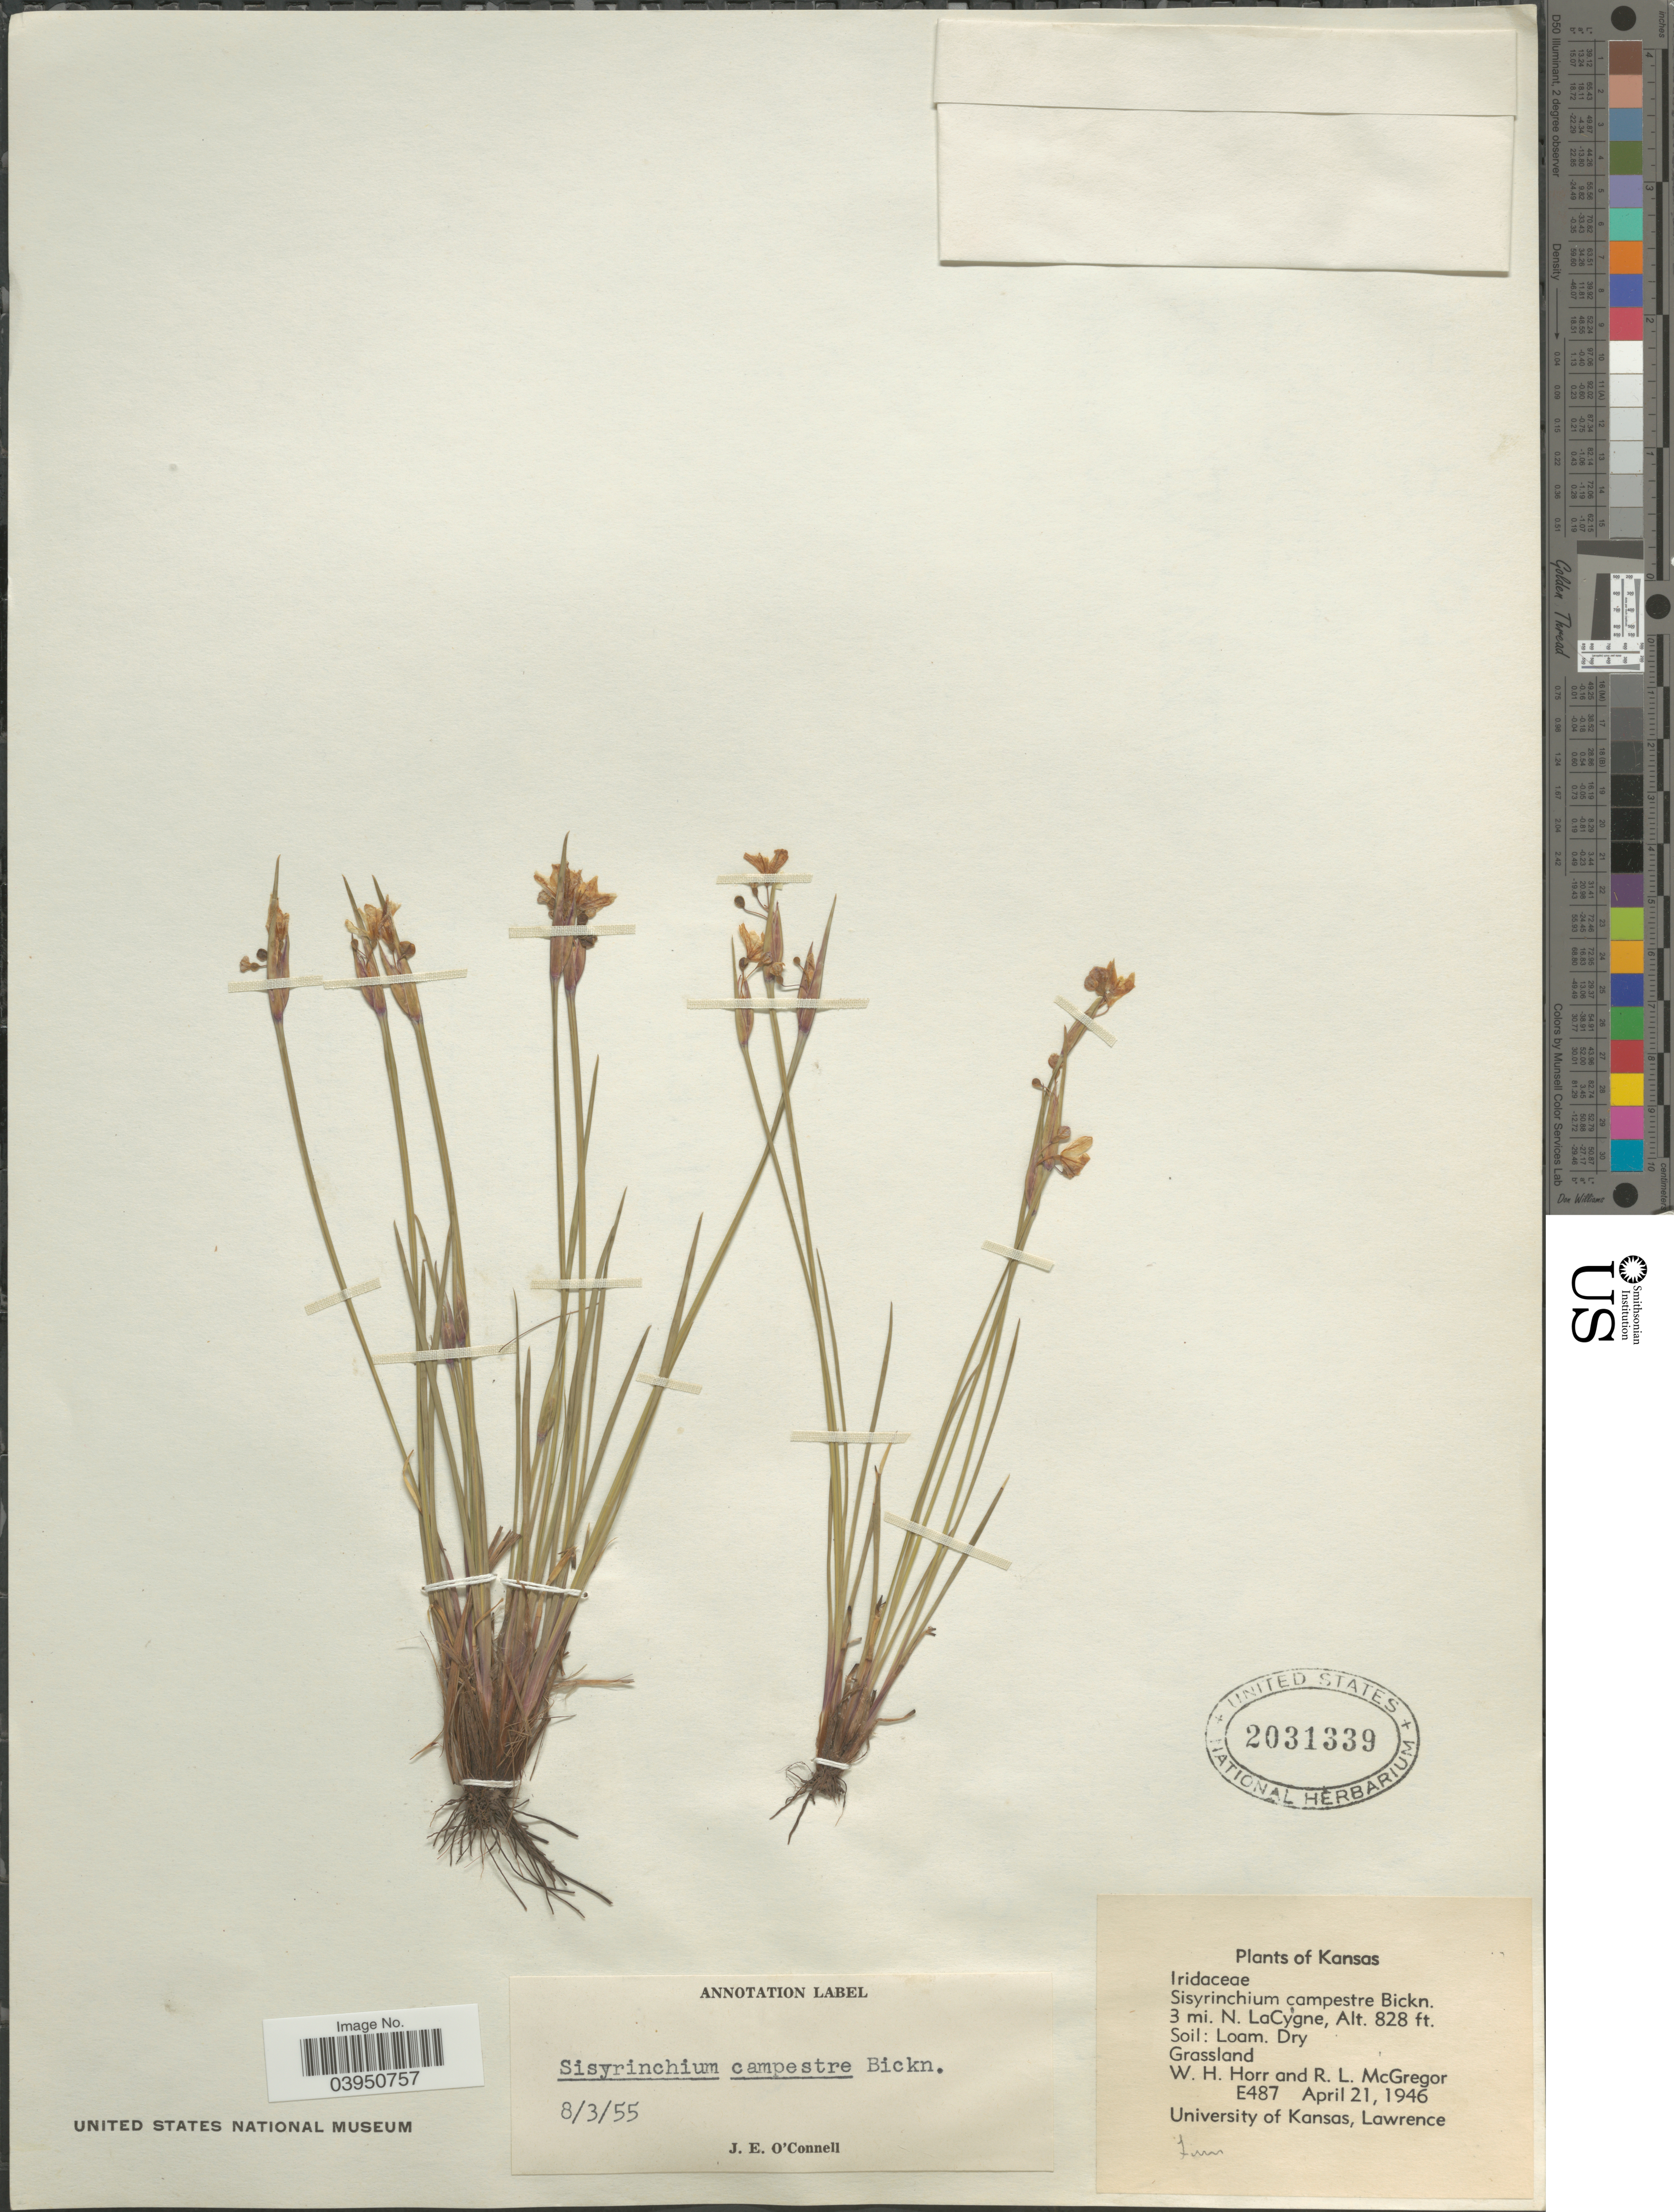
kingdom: Plantae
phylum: Tracheophyta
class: Liliopsida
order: Asparagales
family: Iridaceae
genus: Sisyrinchium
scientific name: Sisyrinchium campestre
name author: E.P. Bicknell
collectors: W. H. Horr & R. McGregor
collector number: E487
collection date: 1946-04-21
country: United States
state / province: Kansas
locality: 3 mi. N. LaCygne.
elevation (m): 252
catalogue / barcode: US 2031339